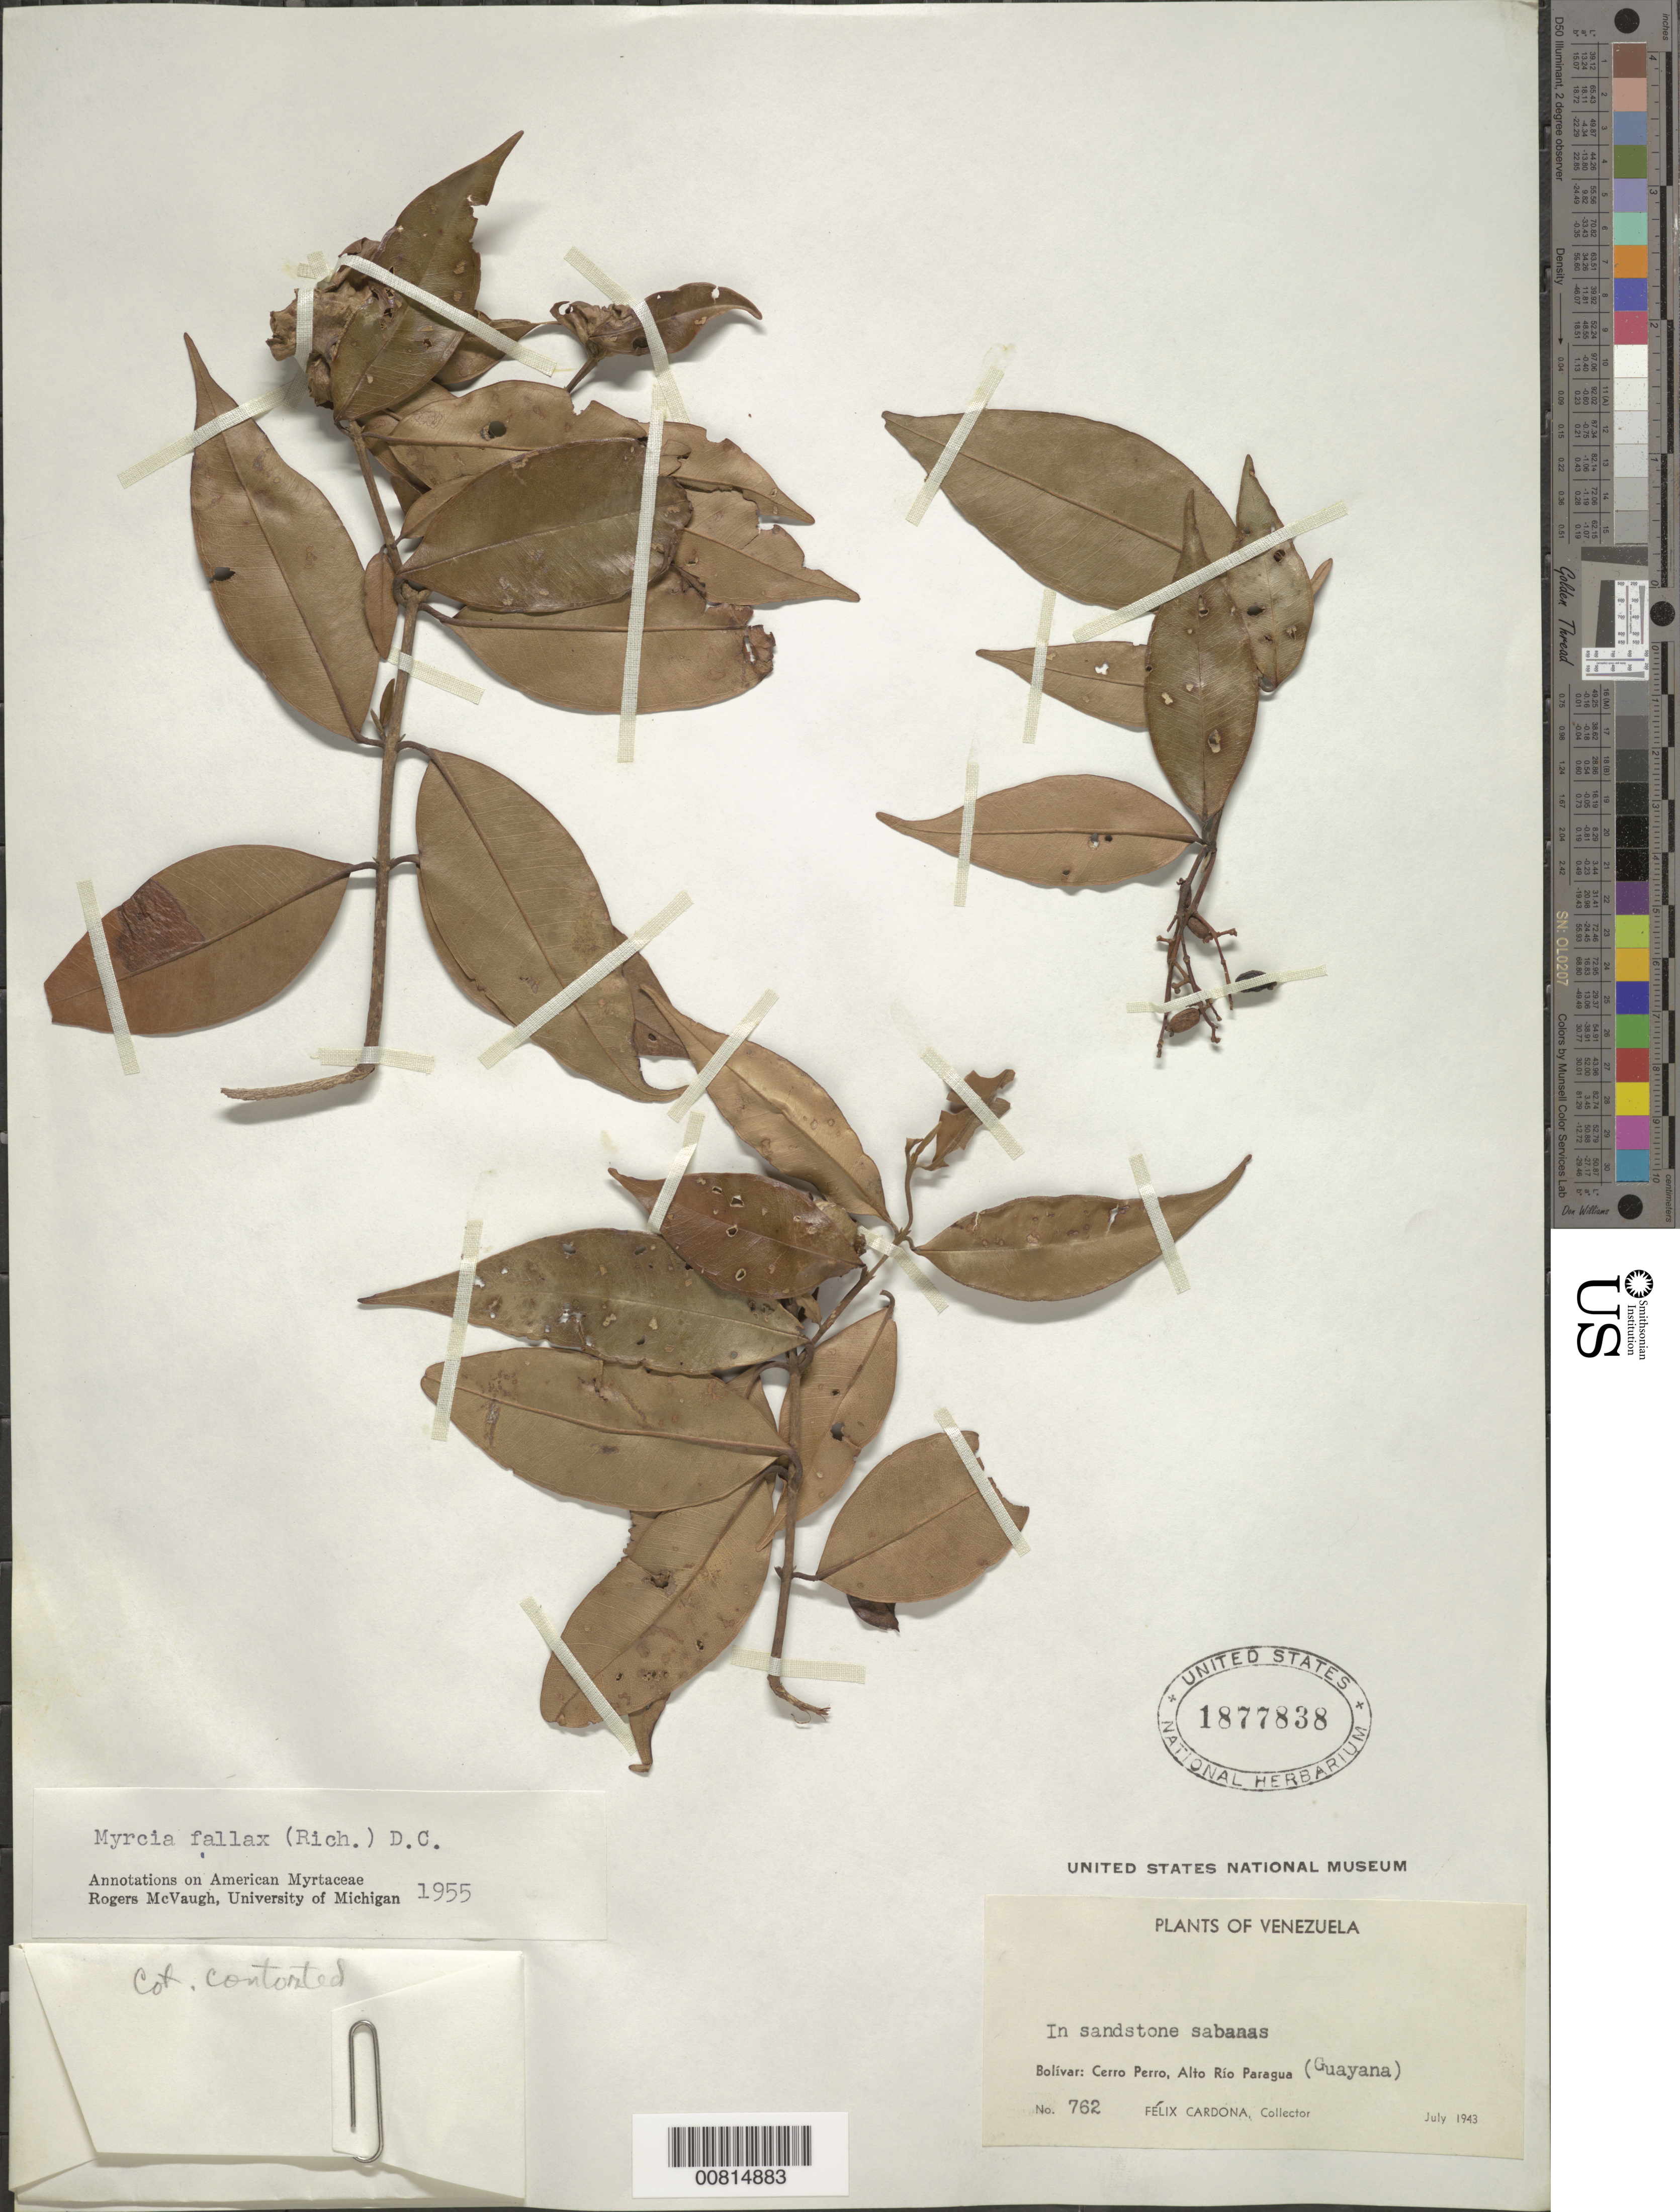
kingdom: Plantae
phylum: Tracheophyta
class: Magnoliopsida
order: Myrtales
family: Myrtaceae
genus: Myrcia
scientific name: Myrcia fallax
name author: (Rich.) DC.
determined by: McVaugh, R.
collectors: F. Cardona Puig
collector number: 762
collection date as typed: Jul-43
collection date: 1943-07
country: Venezuela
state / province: Bolívar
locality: Alto Río Paragua, Cerro Perro (Guayana)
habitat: Sandstone savanna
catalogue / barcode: US 1877838